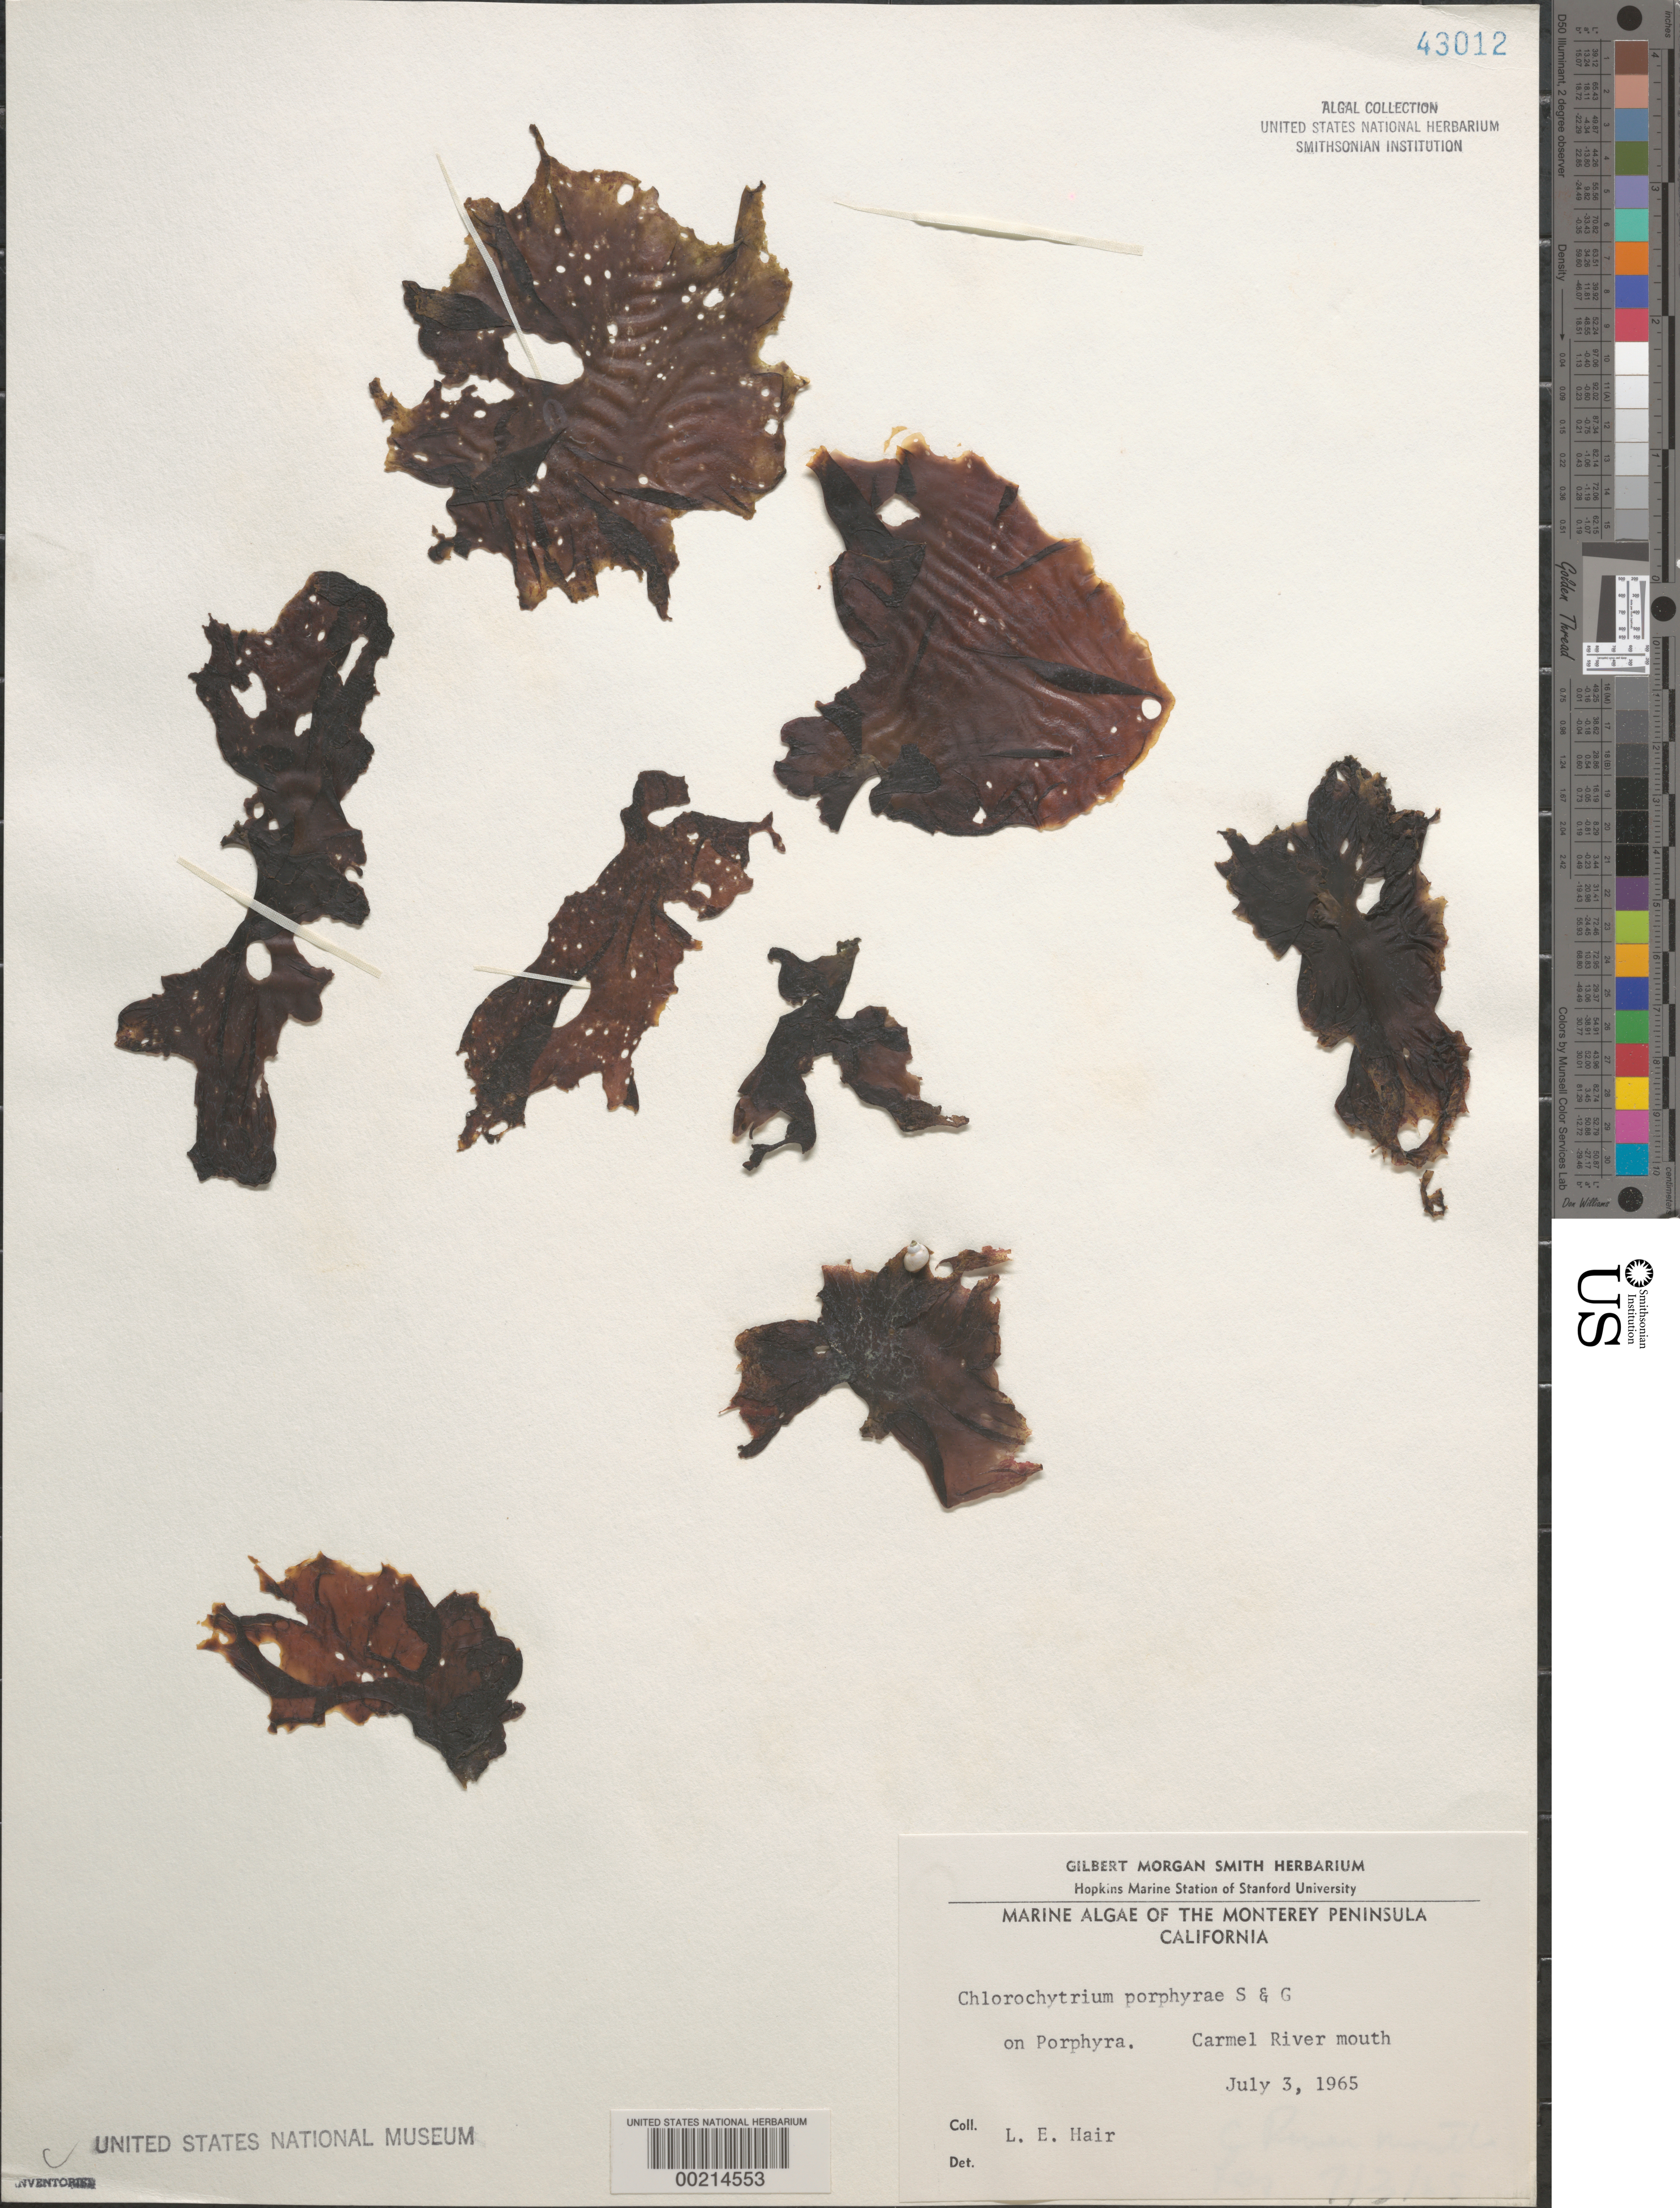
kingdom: Plantae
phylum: Chlorophyta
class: Ulvophyceae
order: Ulotrichales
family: Ulotrichaceae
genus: Chlorocystis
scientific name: Chlorocystis moorei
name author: (N.L. Gardner) Darienko et al.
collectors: L. Hair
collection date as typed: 03 Jul 1965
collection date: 1965-07-03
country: United States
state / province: California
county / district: Monterey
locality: Carmel River mouth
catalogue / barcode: US 43012